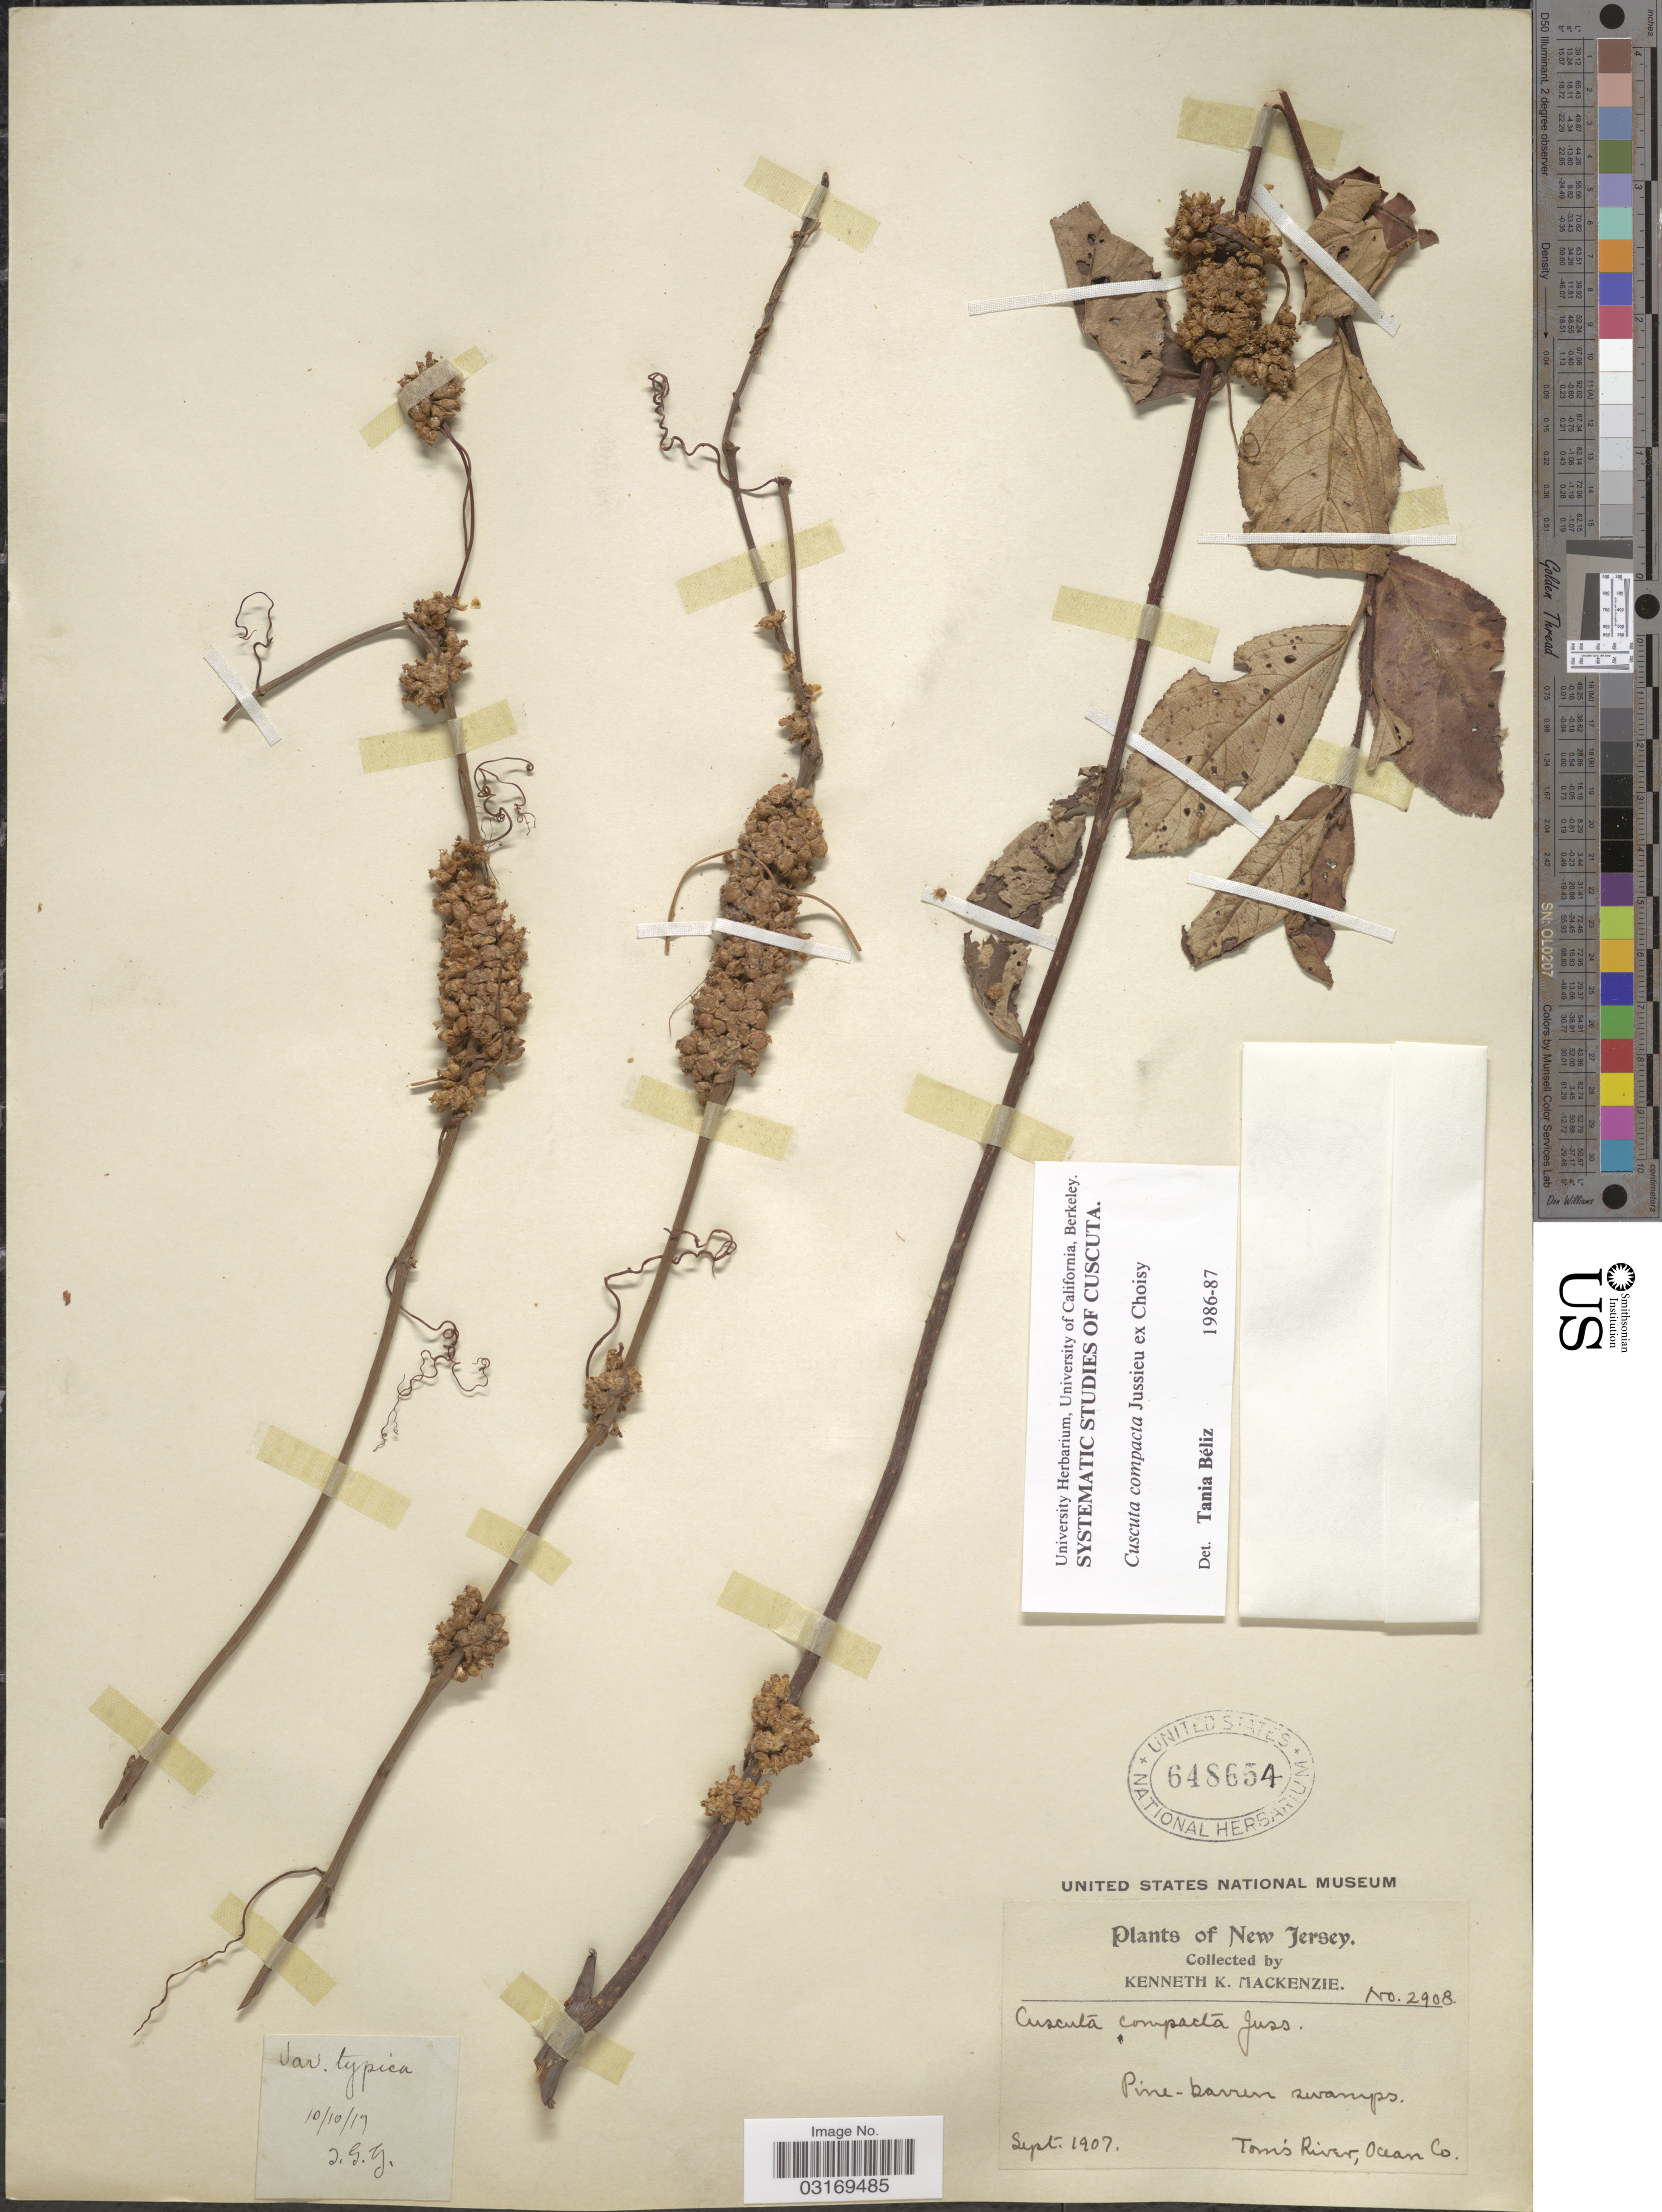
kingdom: Plantae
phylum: Tracheophyta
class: Magnoliopsida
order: Solanales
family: Convolvulaceae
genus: Cuscuta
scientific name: Cuscuta compacta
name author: Juss. ex Choisy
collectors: K. K. Mackenzie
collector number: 2908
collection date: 1907-09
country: United States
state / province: New Jersey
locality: Pine-barren swamps. Tom's River, Ocean Co.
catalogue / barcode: US 648654